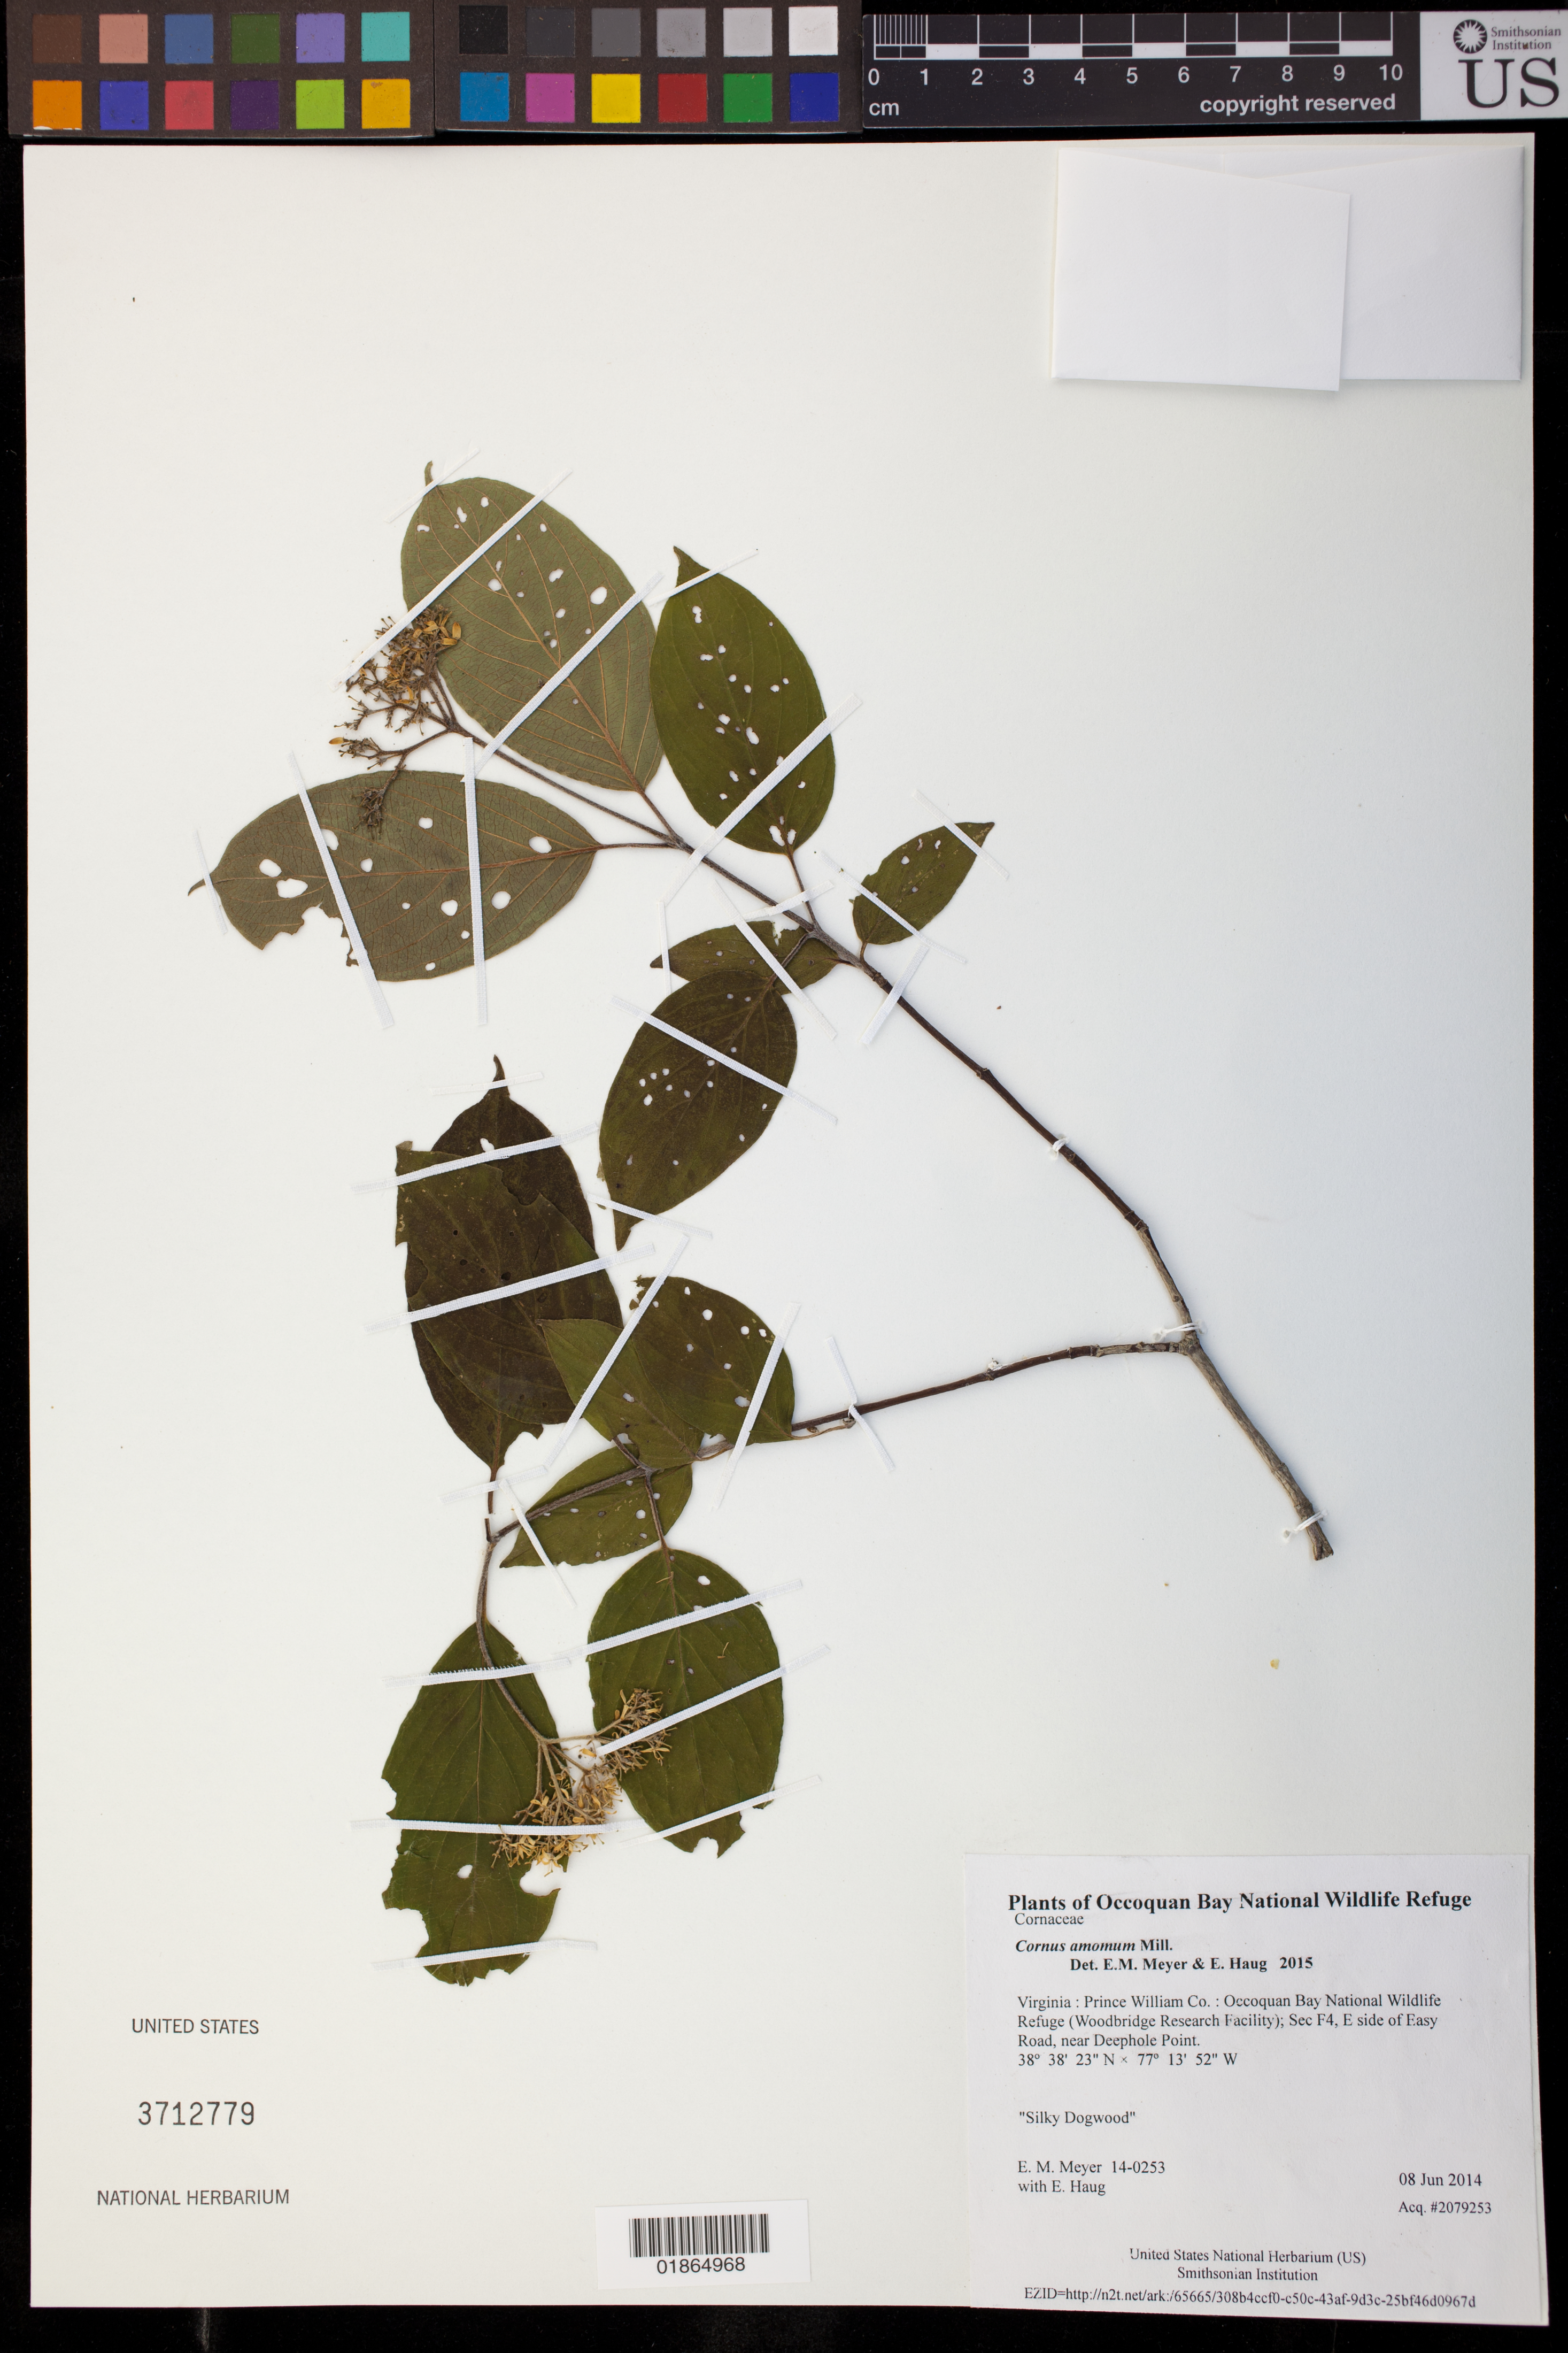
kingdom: Plantae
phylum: Tracheophyta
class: Magnoliopsida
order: Cornales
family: Cornaceae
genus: Cornus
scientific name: Cornus amomum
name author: Mill.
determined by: Meyer, E. M.; Haug, E.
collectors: E. M. Meyer & E. Haug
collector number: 14-0253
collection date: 2014-06-08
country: United States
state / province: Virginia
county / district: Prince William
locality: Occoquan Bay National Wildlife Refuge (Woodbridge Research Facility); Sec F4, E side of Easy Road, near Deephole Point.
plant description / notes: Silky Dogwood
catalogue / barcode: US 3712779